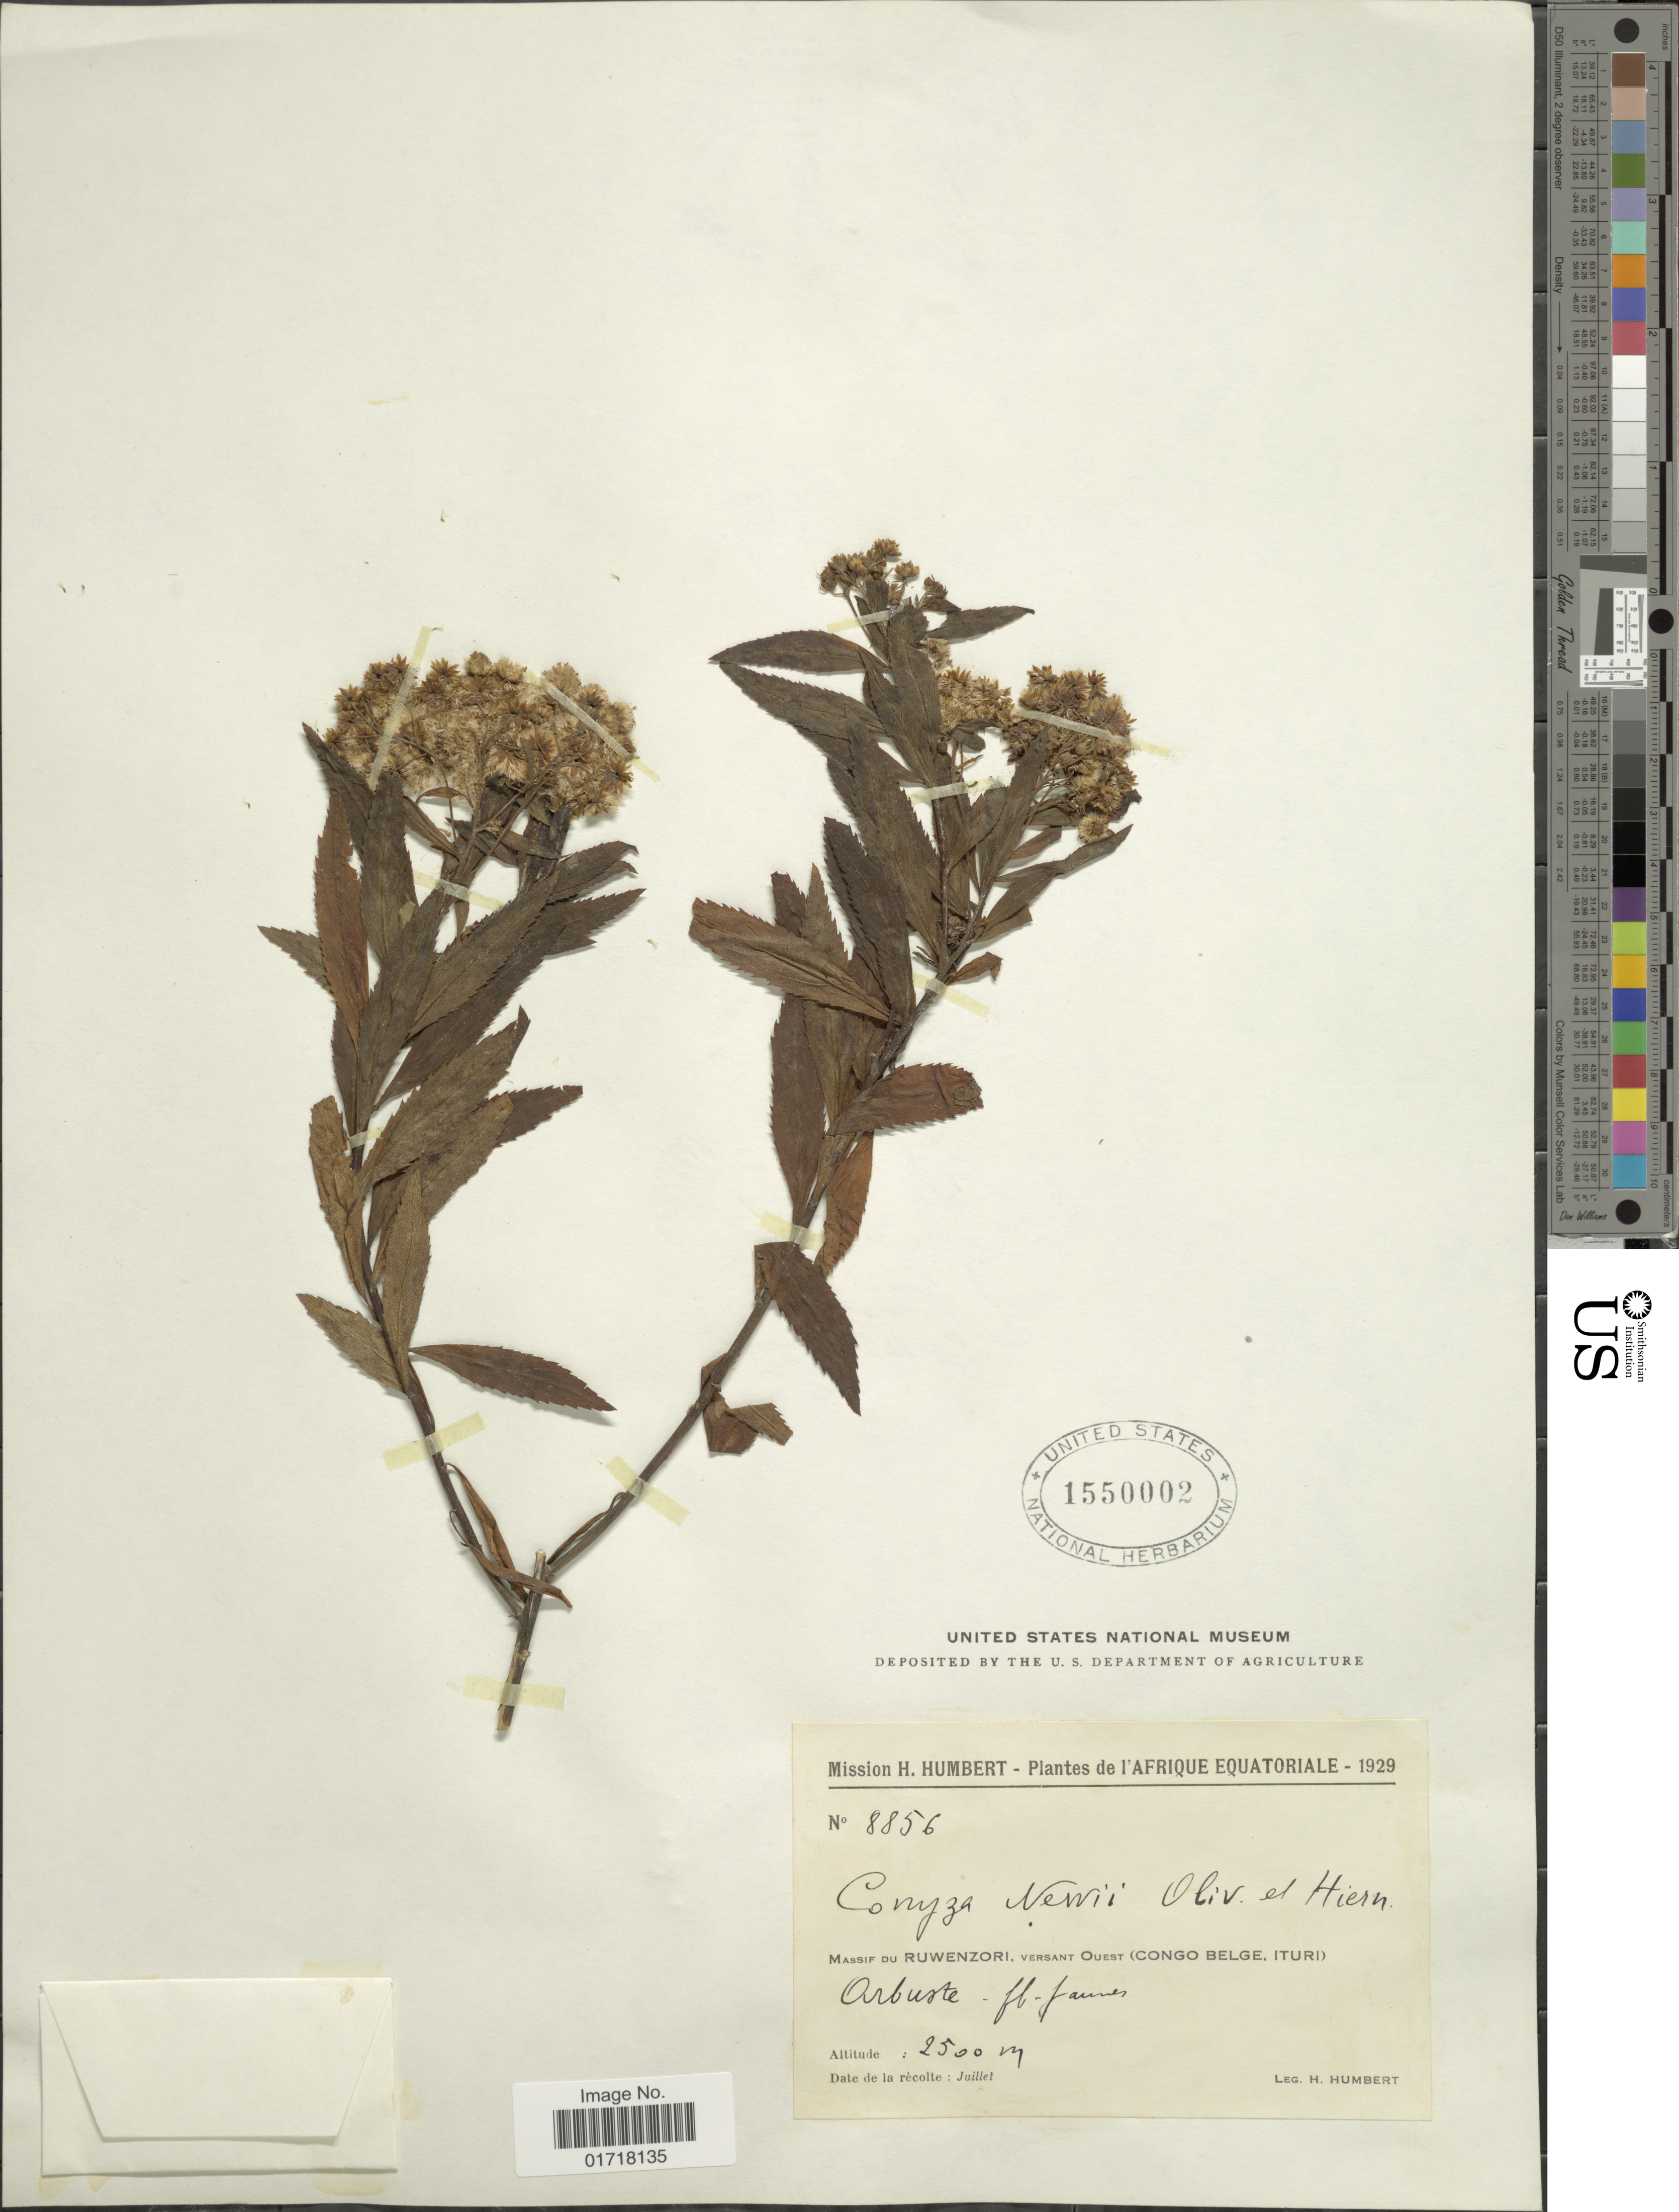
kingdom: Plantae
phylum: Tracheophyta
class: Magnoliopsida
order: Asterales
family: Asteraceae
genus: Conyza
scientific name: Conyza newii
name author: Oliv. & Hiern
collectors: H. Humbert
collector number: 8856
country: Congo, Democratic Republic of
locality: Massif du Ruwenzori, versant Ouest (Congo Belge, Ituri)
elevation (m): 250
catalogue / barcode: US 1550002